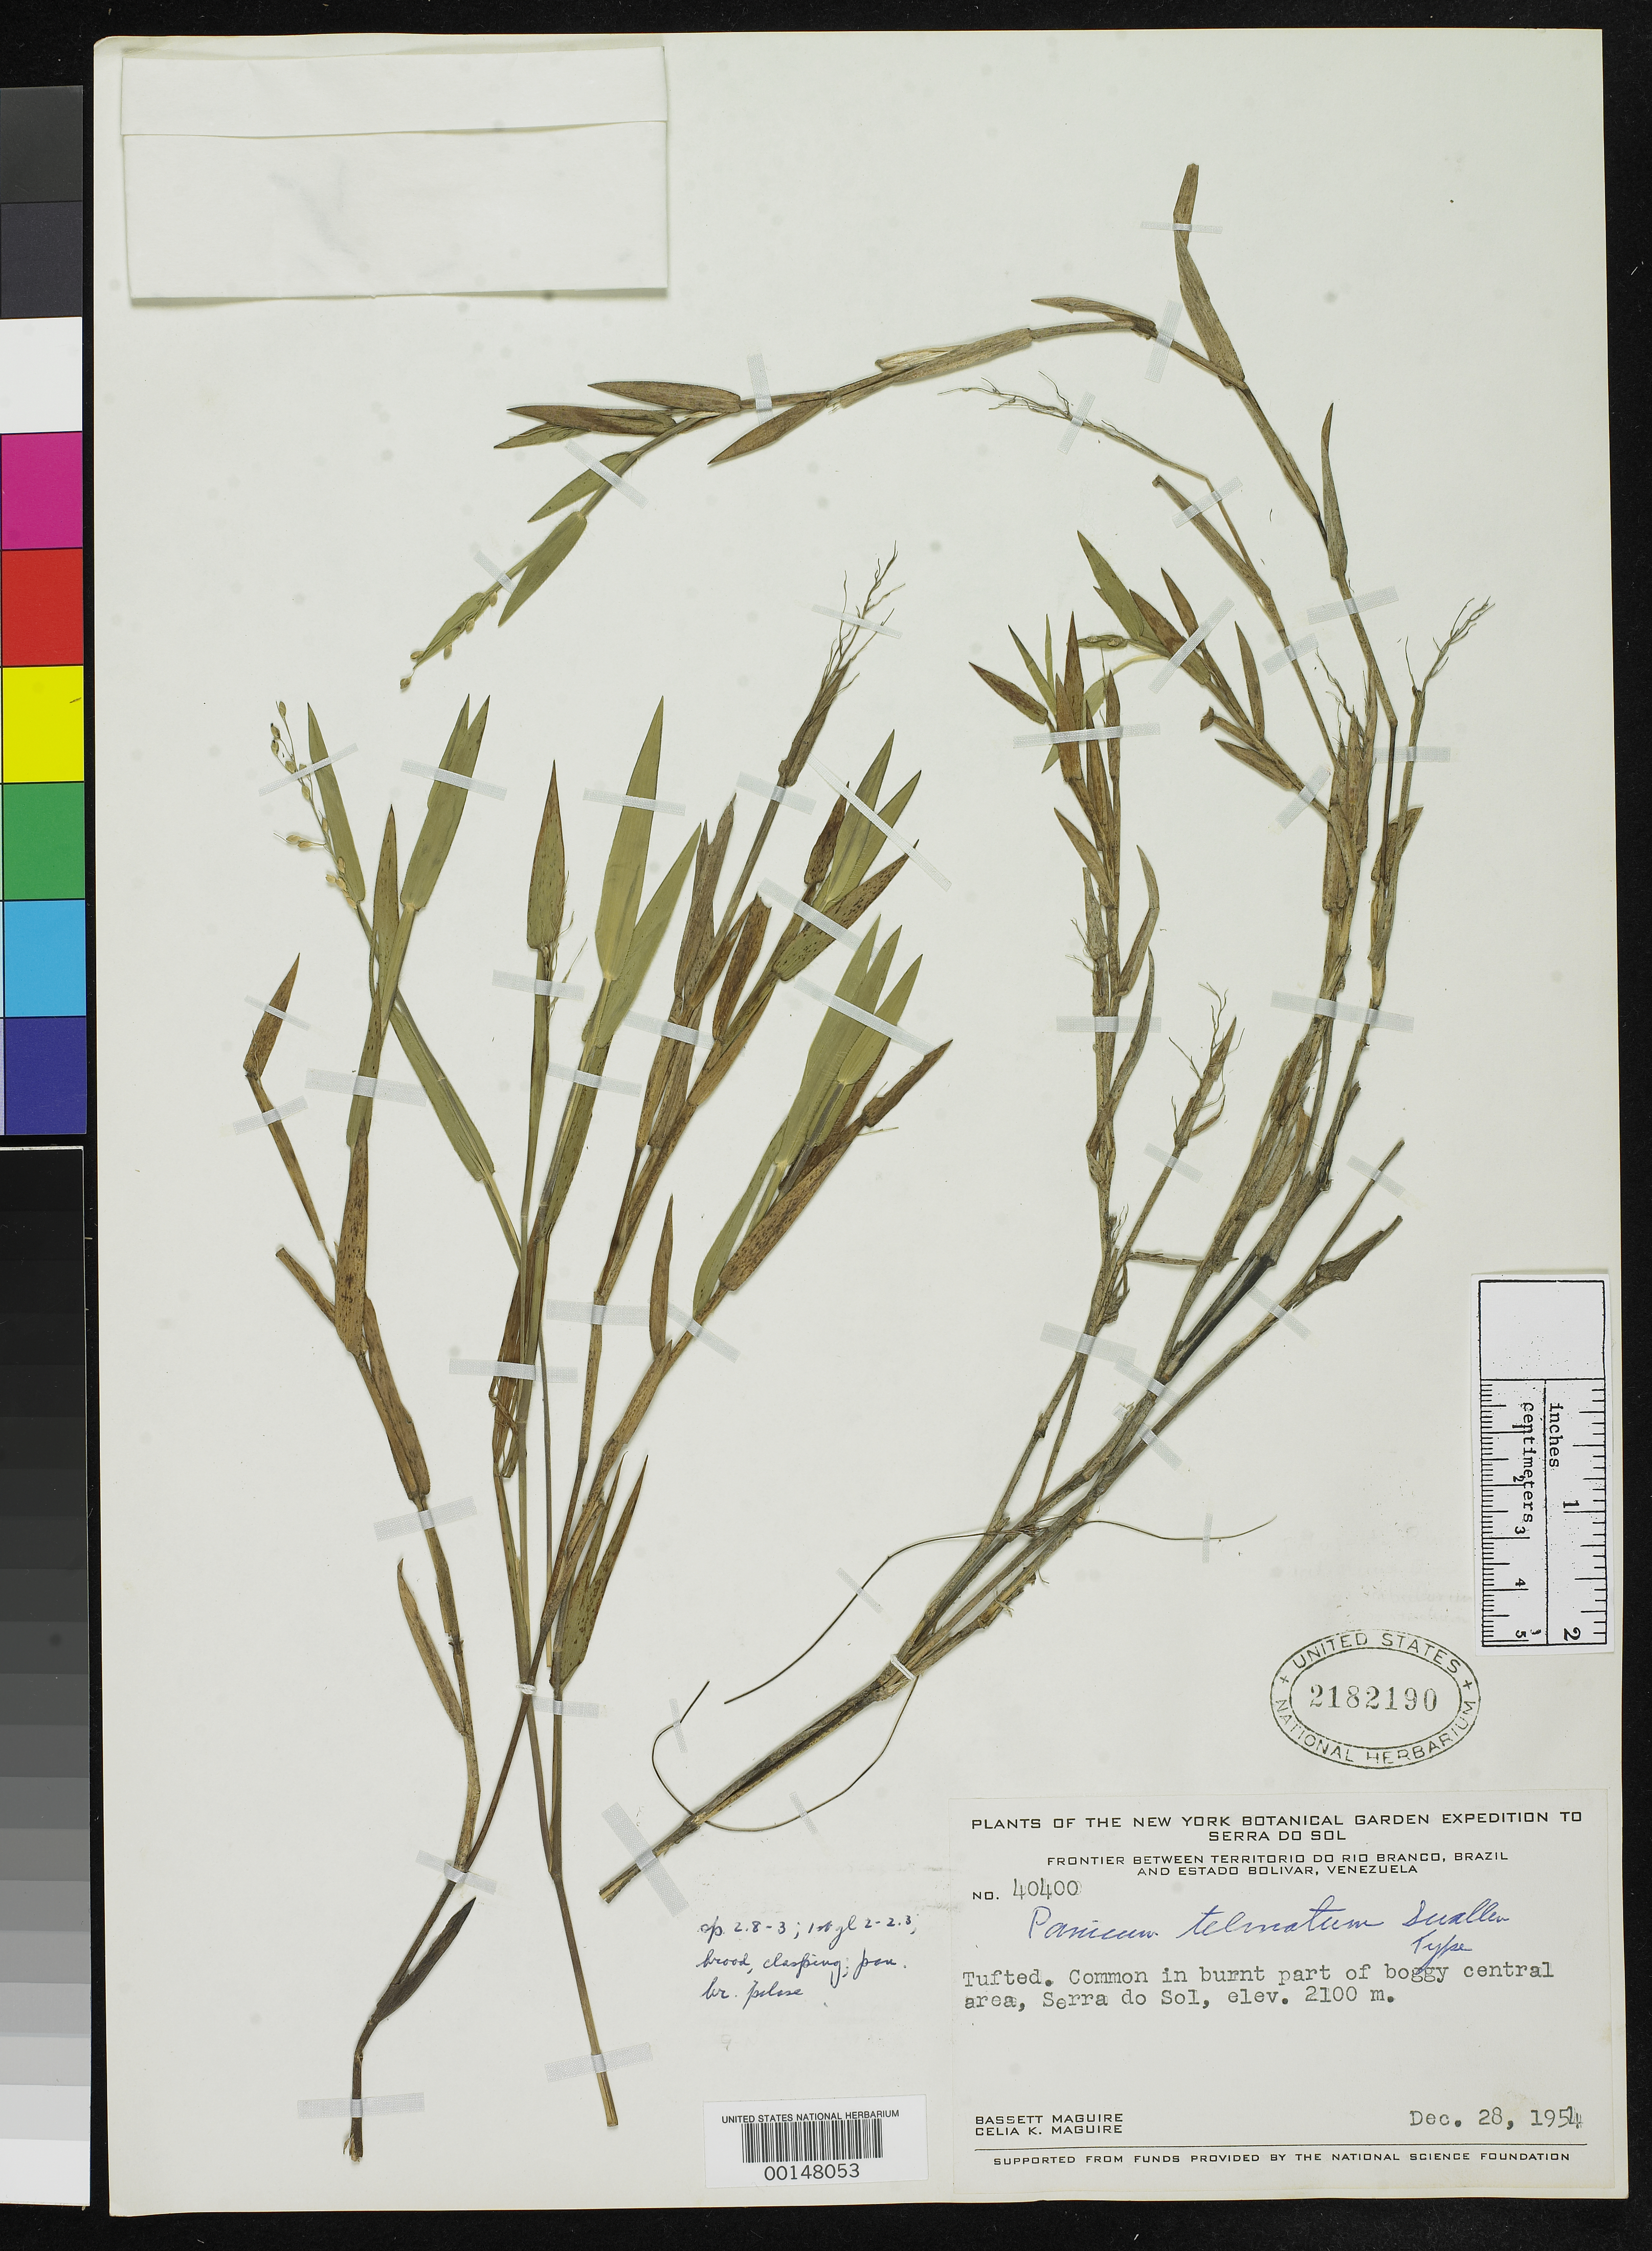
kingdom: Plantae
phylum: Tracheophyta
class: Liliopsida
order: Poales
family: Poaceae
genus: Panicum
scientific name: Panicum telmatum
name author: Swallen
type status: Holotype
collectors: B. Maguire & C. K. Maguire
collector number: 40400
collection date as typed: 28 Dec 1954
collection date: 1954-12-28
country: Venezuela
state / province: Bolivar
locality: Serra do Sol.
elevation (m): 2100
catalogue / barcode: US 2182190